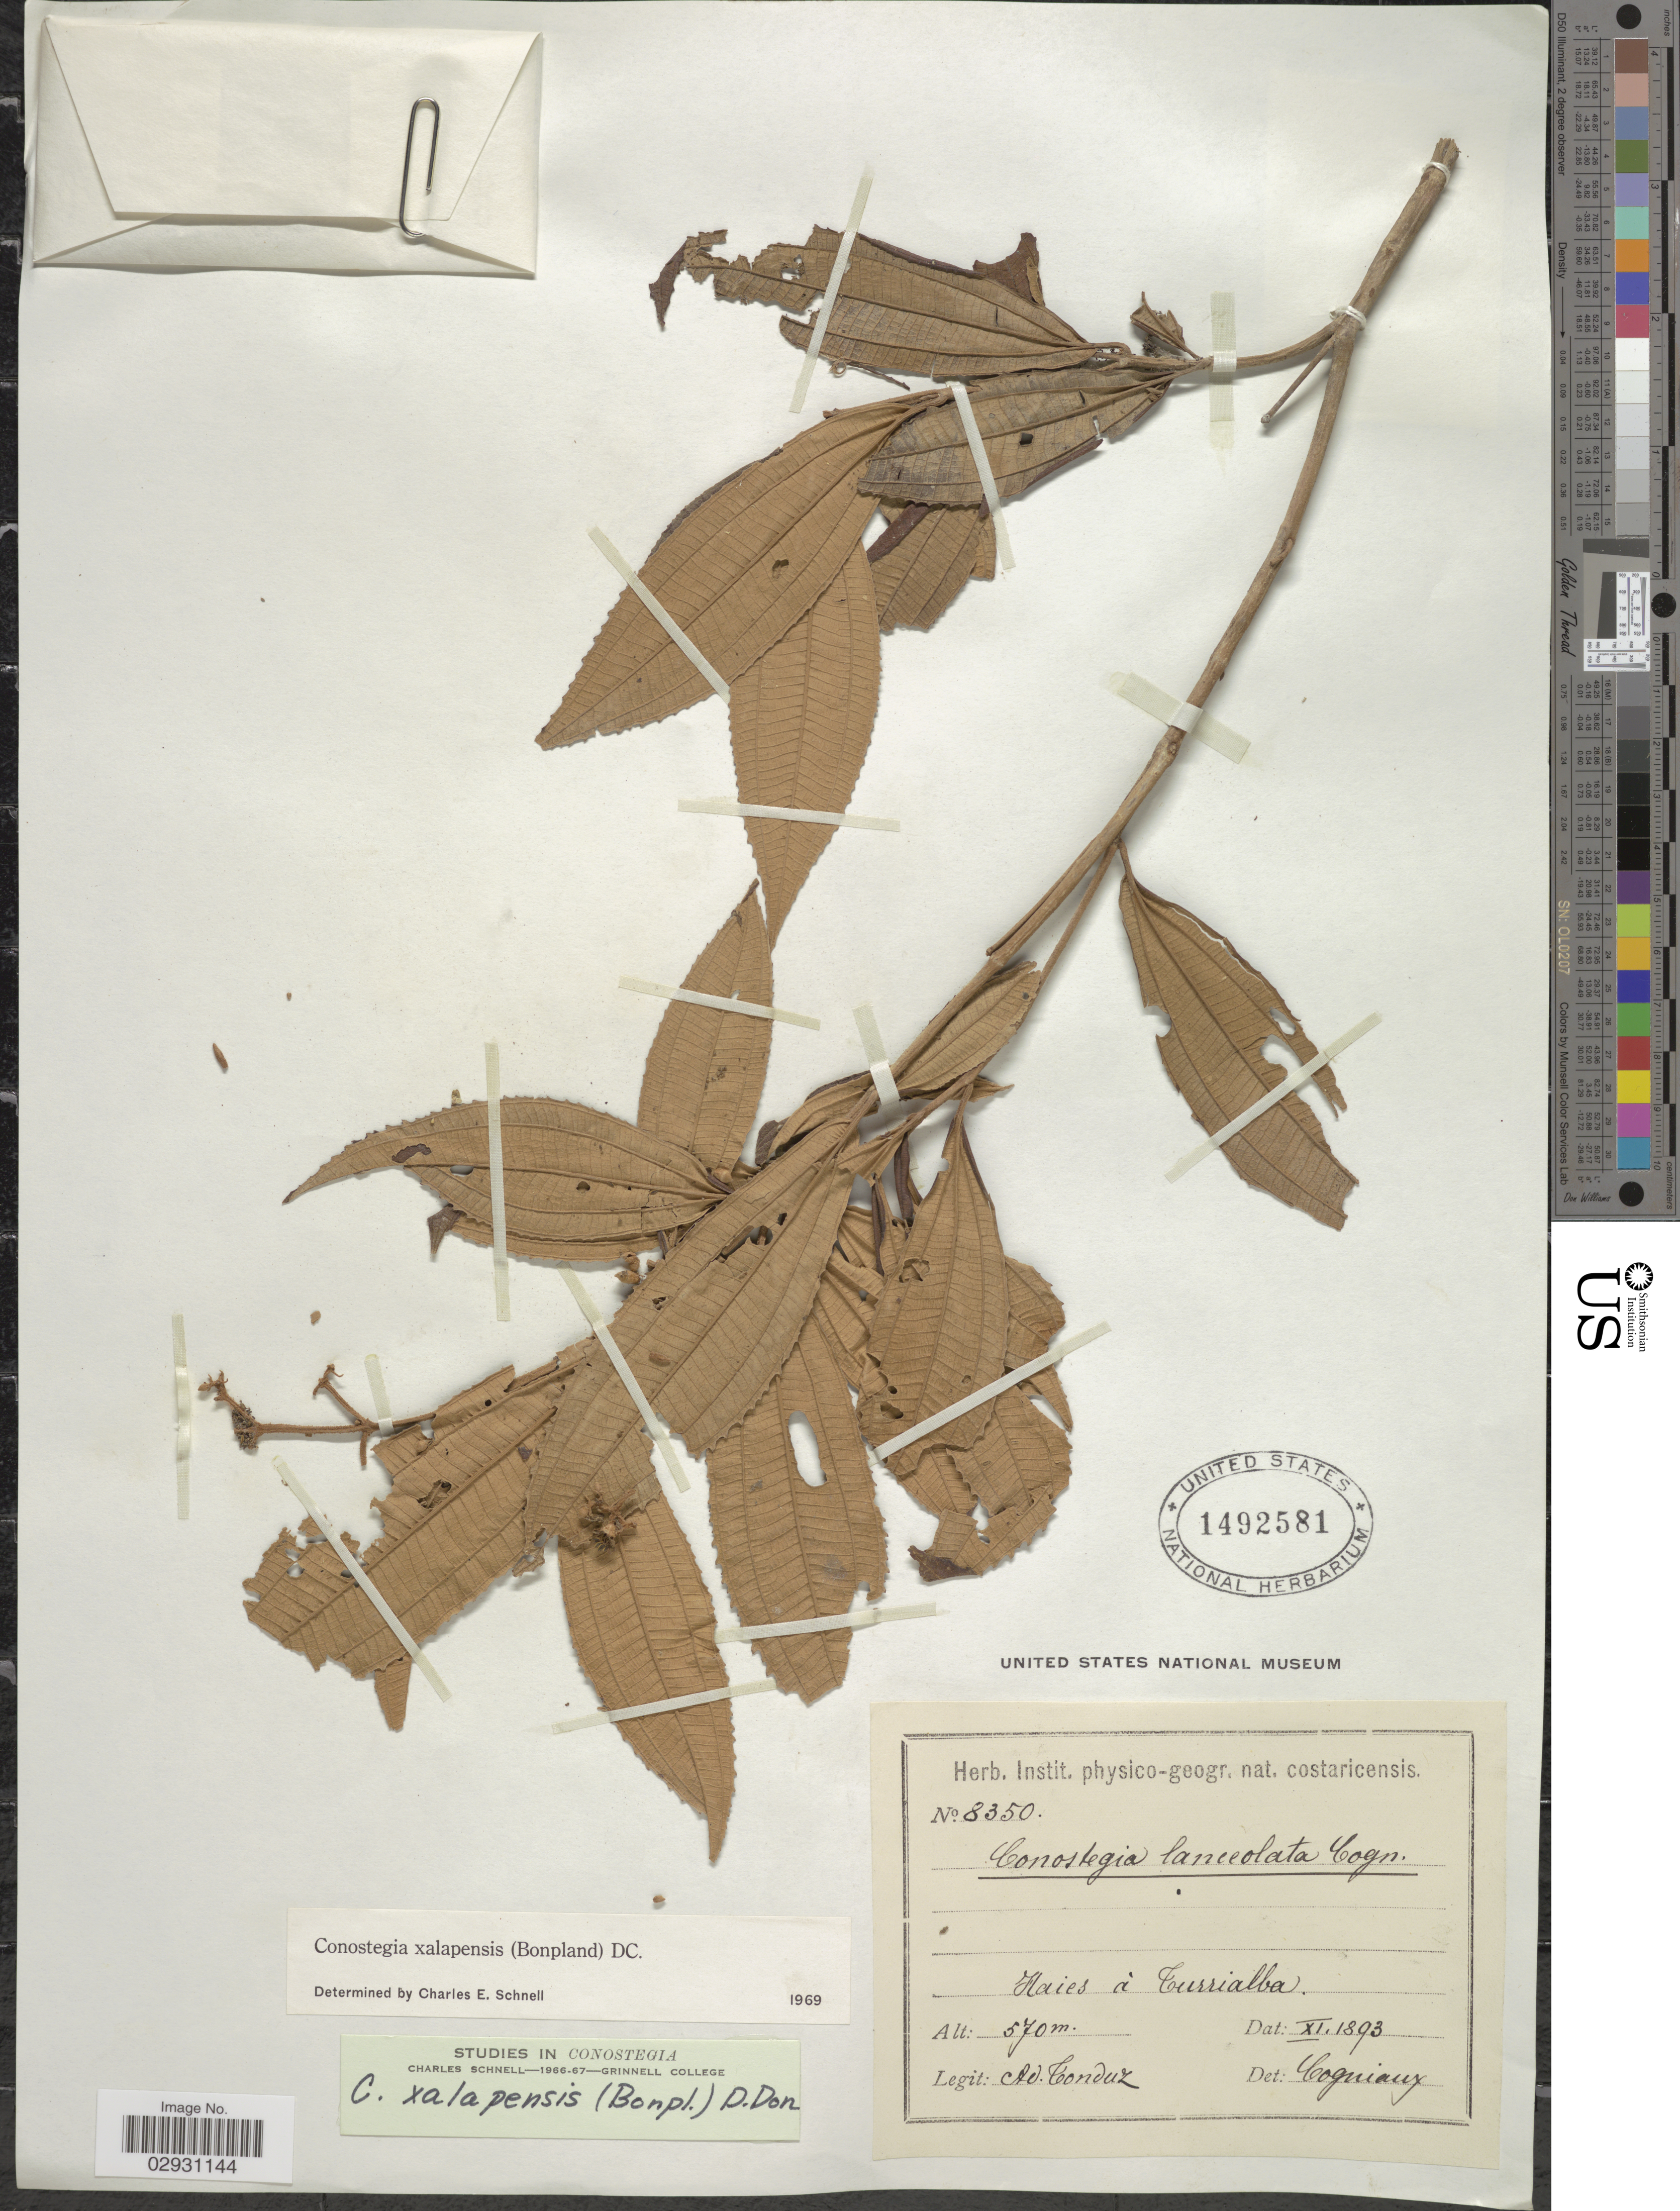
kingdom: Plantae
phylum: Tracheophyta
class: Magnoliopsida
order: Myrtales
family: Melastomataceae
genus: Conostegia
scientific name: Conostegia quadrangularis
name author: Schltdl. ex Steud.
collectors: A. Tonduz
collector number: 8350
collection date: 1893-11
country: Costa Rica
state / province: Cartago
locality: Haies à Turrialba.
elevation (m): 570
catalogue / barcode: US 1492581